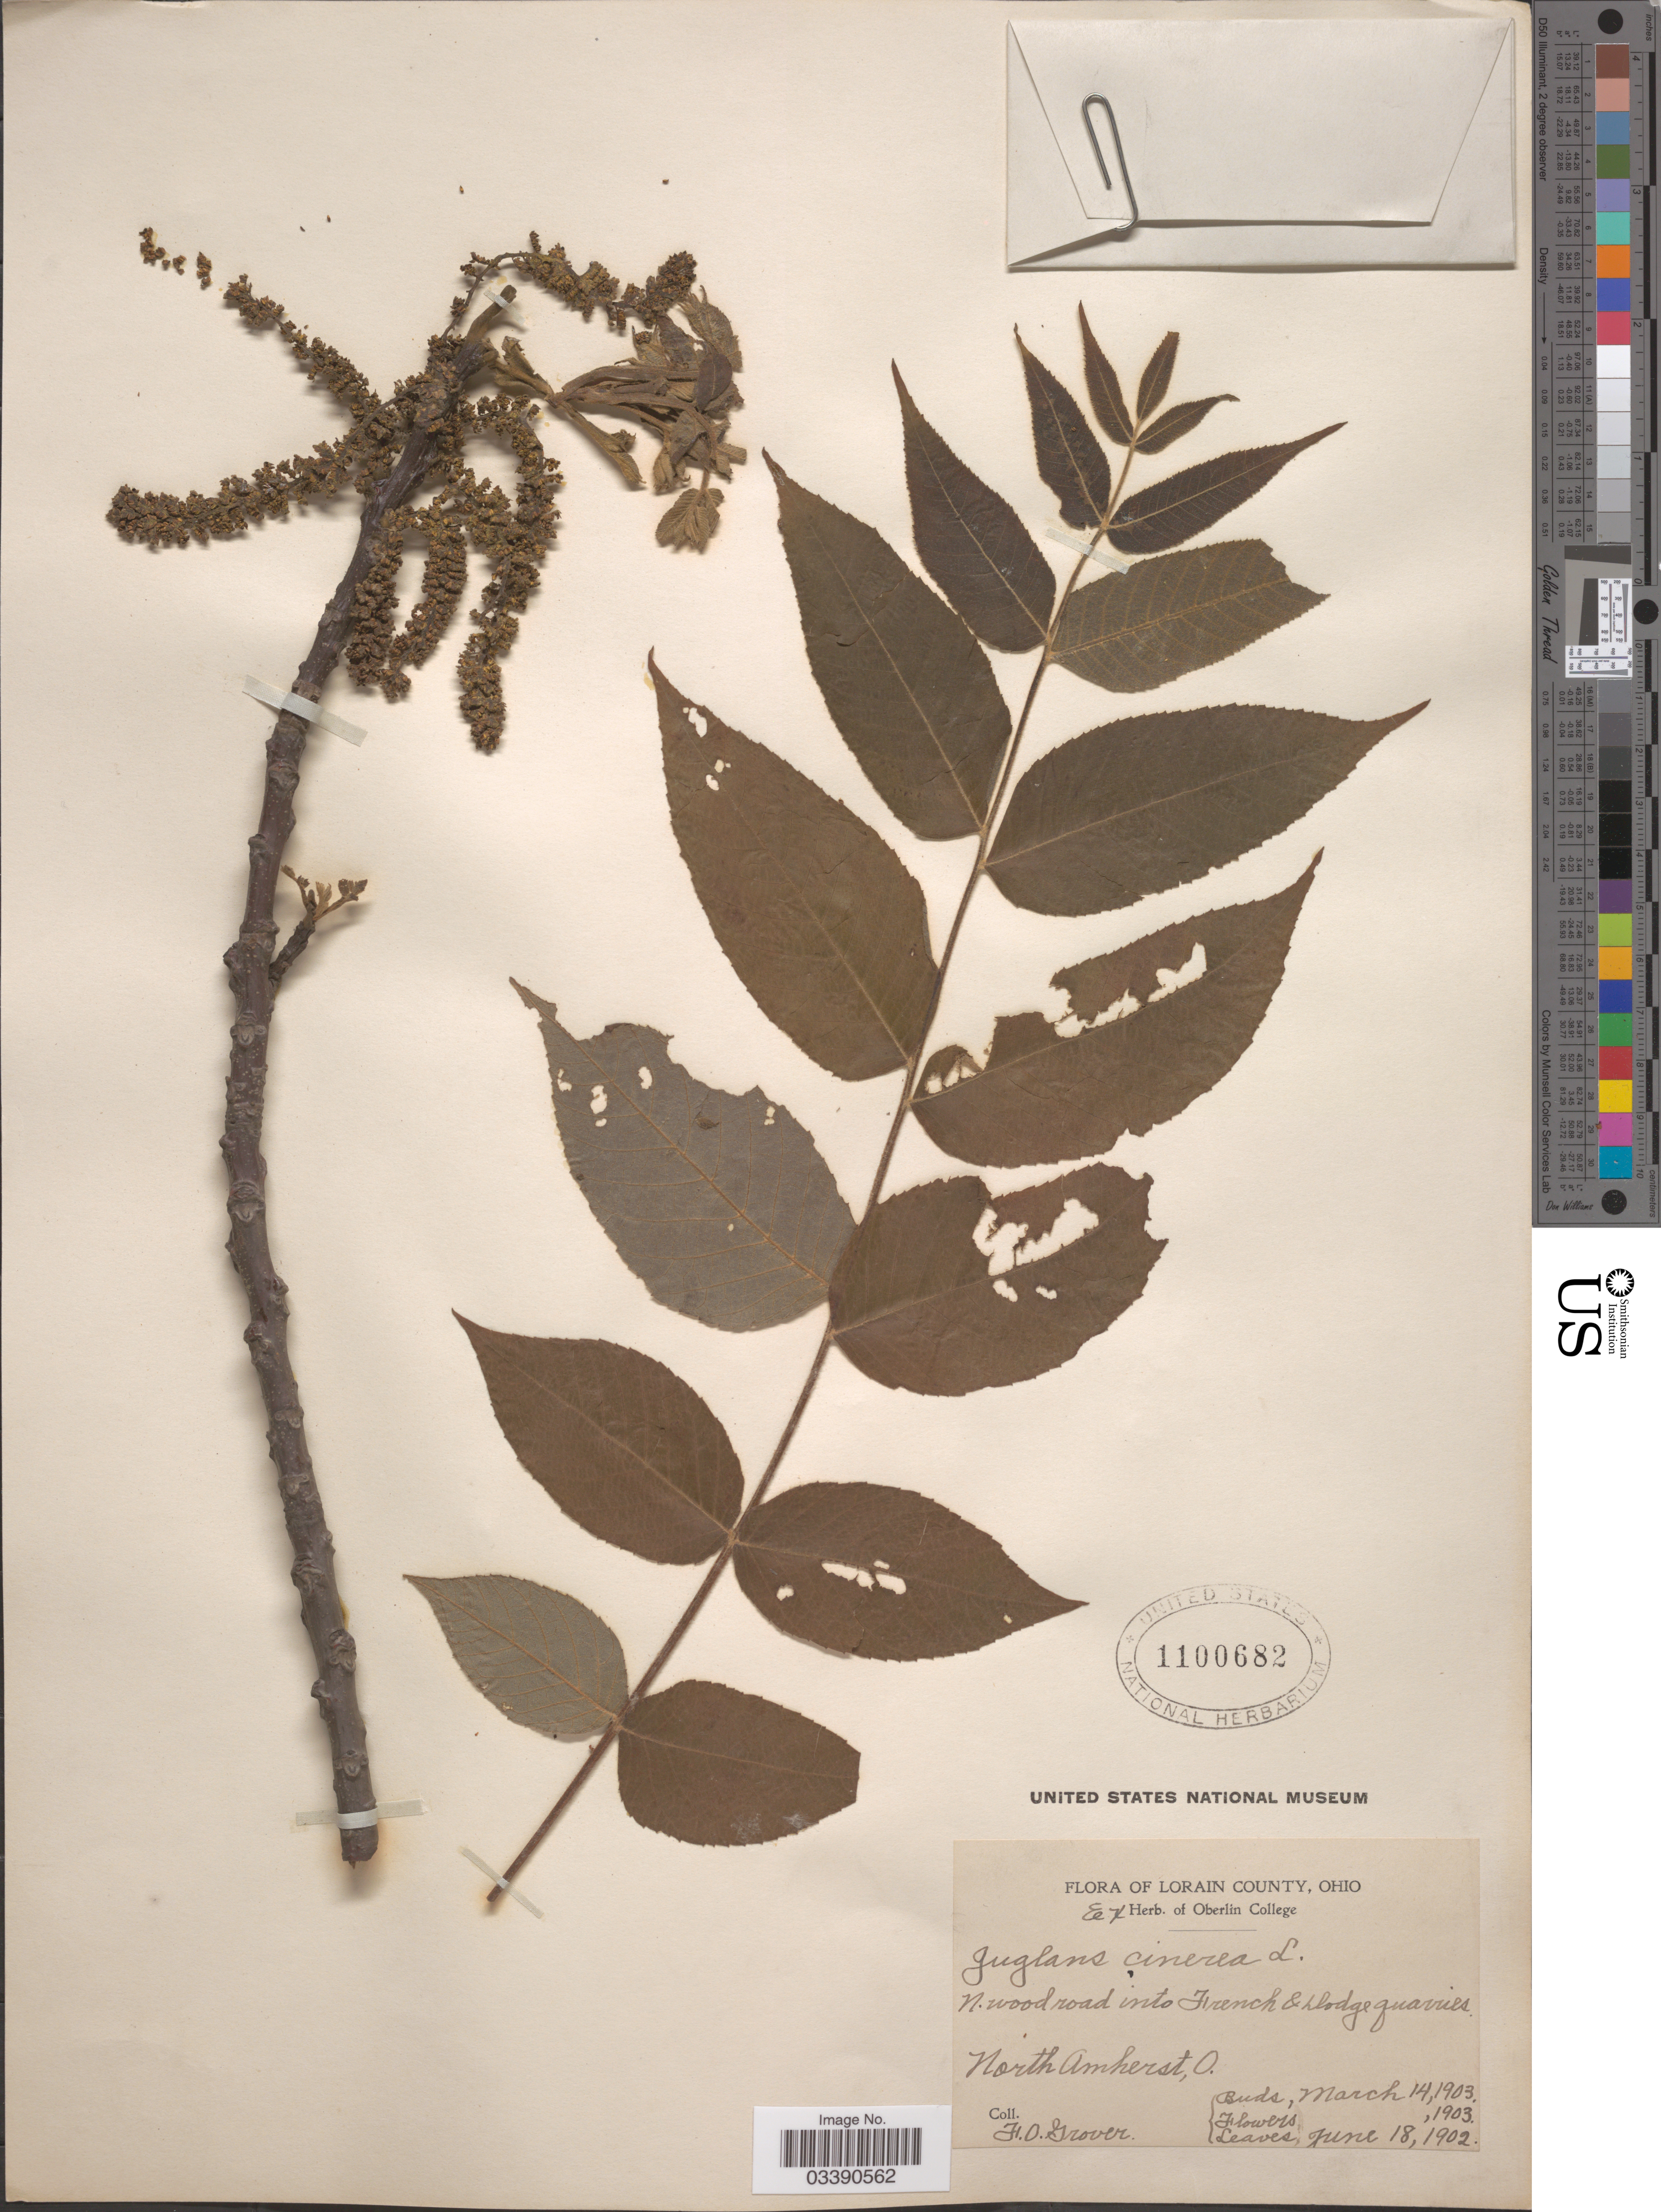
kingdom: Plantae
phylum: Tracheophyta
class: Magnoliopsida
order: Fagales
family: Juglandaceae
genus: Juglans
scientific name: Juglans cinerea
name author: L.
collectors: H. Grover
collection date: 1902-06-18/1903-03-14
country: United States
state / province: Ohio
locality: Lorain County. N. wood road into French & Dodge quarries. North Amherst.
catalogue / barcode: US 1100682